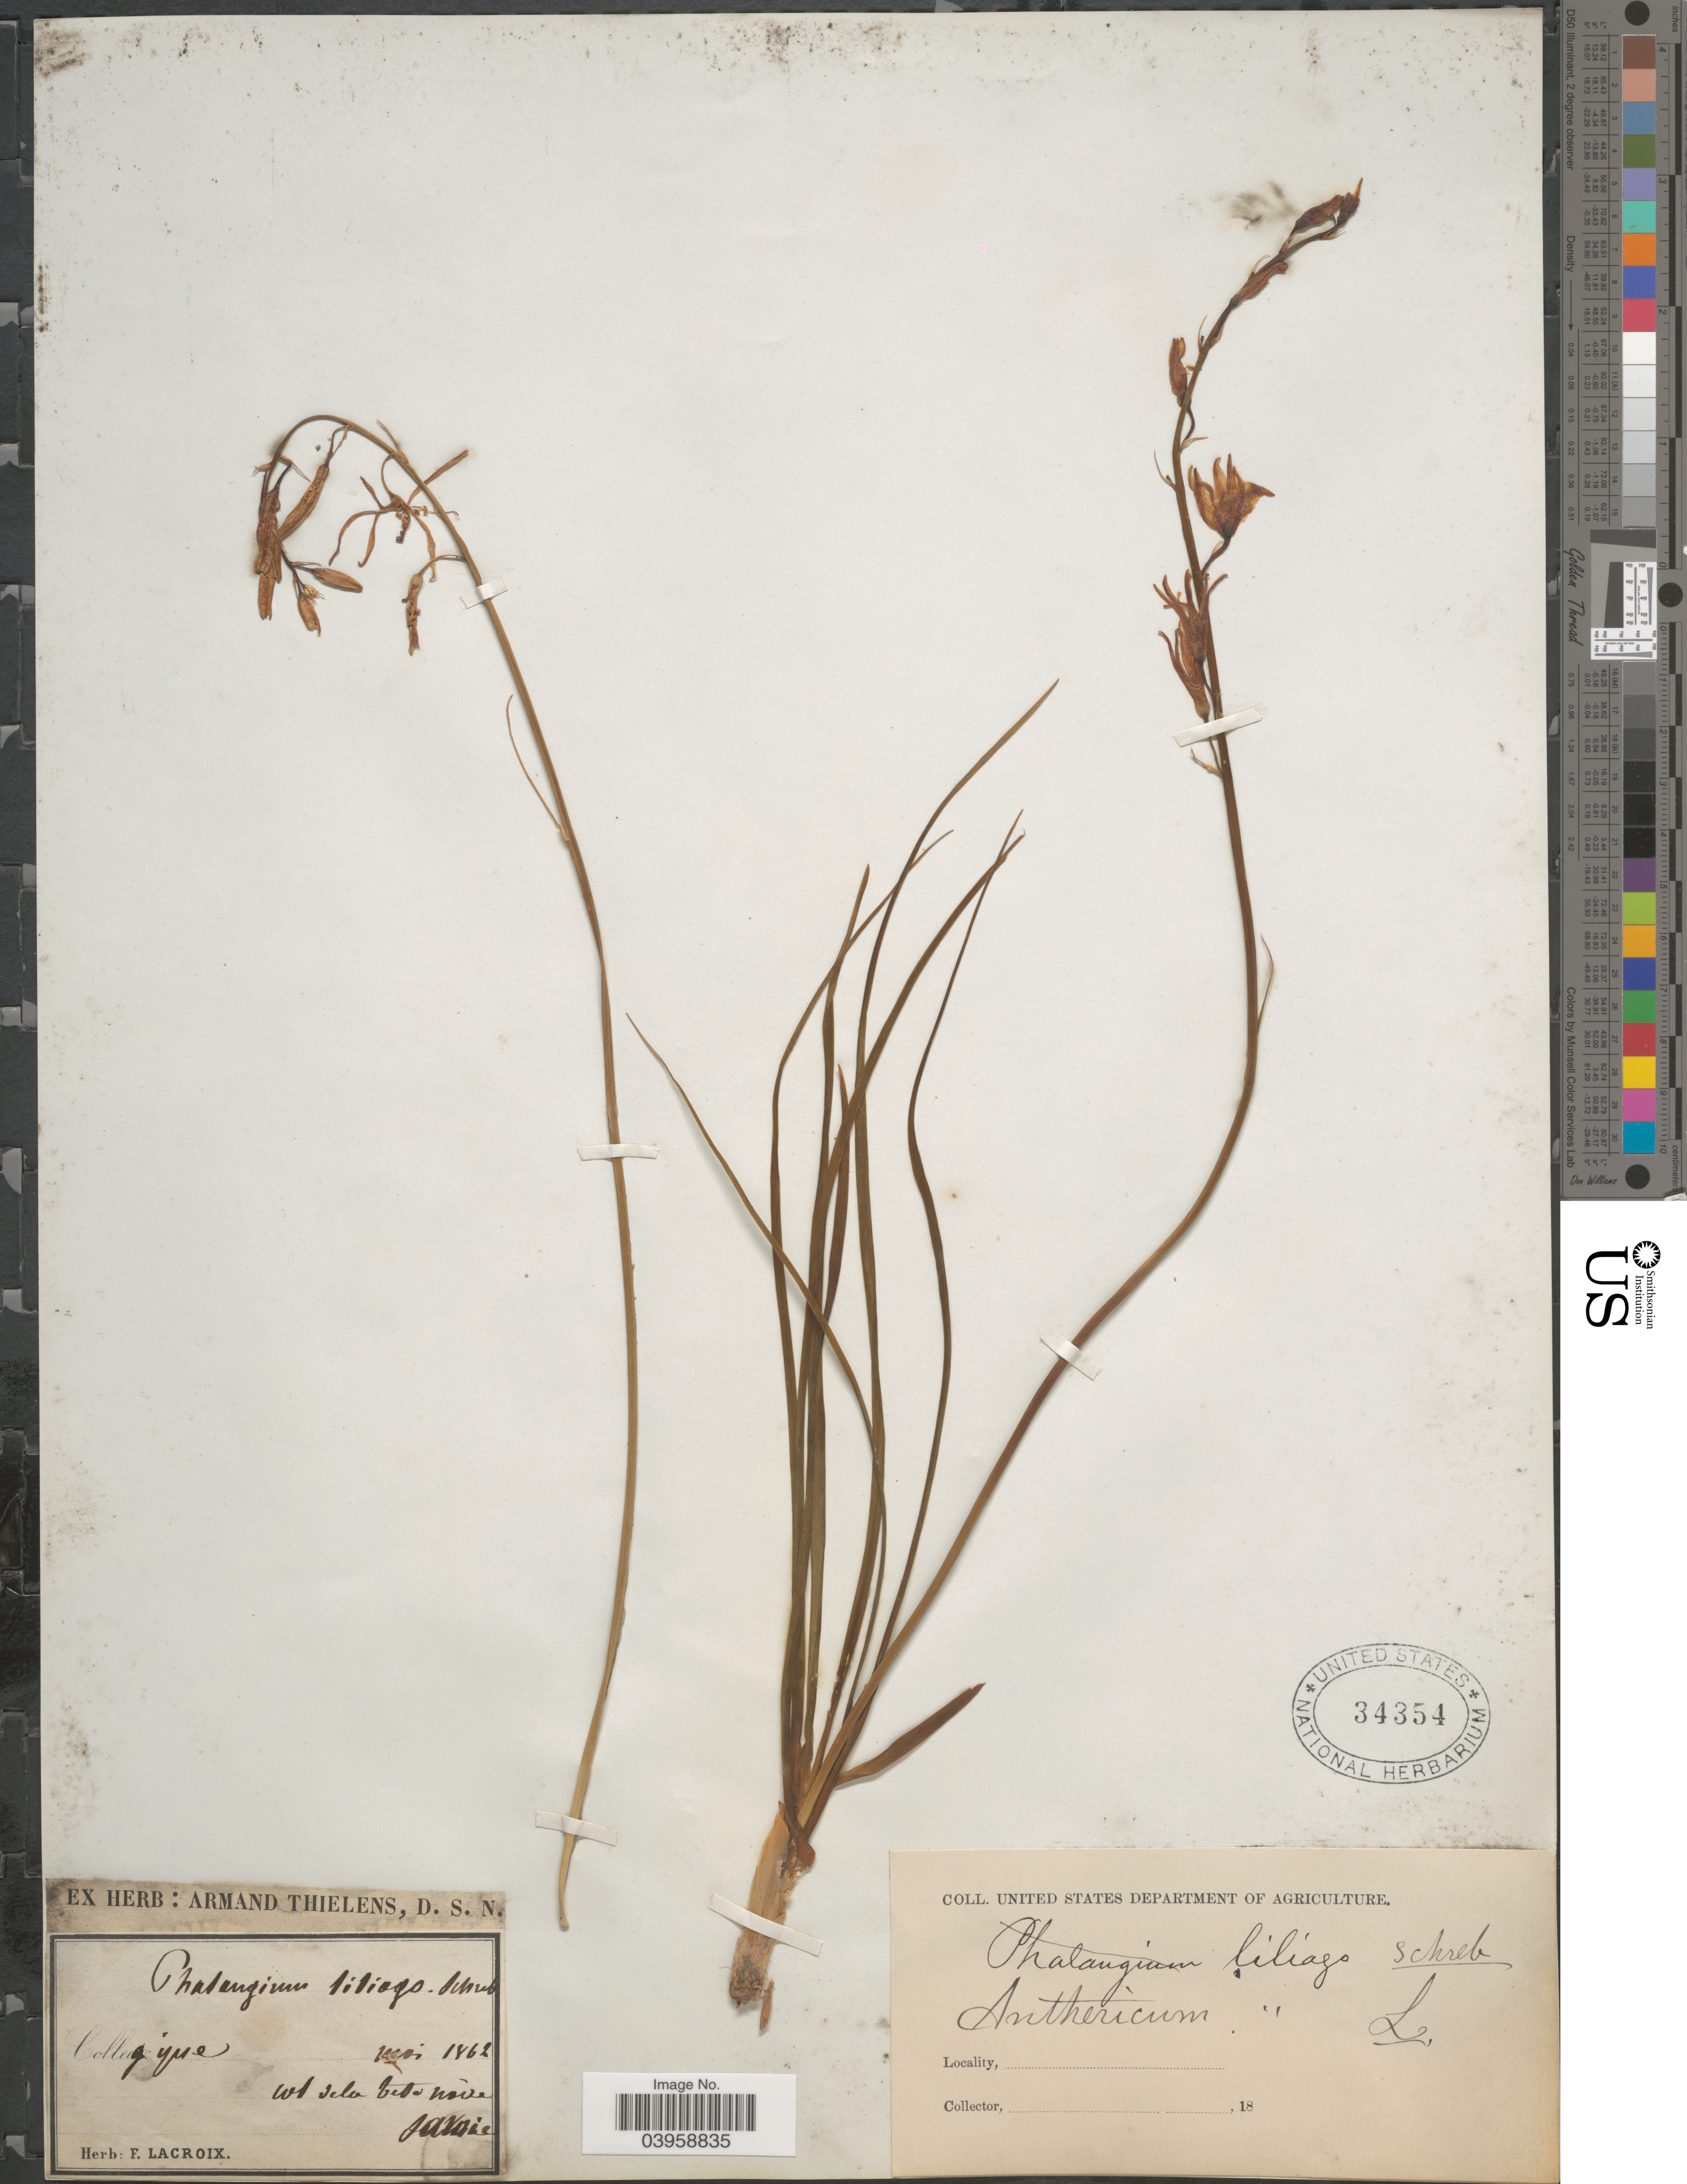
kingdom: Plantae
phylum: Tracheophyta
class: Liliopsida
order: Asparagales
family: Asparagaceae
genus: Anthericum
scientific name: Anthericum liliago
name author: L.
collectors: ex herb. F. Lacroix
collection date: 1862-05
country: France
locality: W/ dela bette noire Savoie.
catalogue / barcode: US 34354